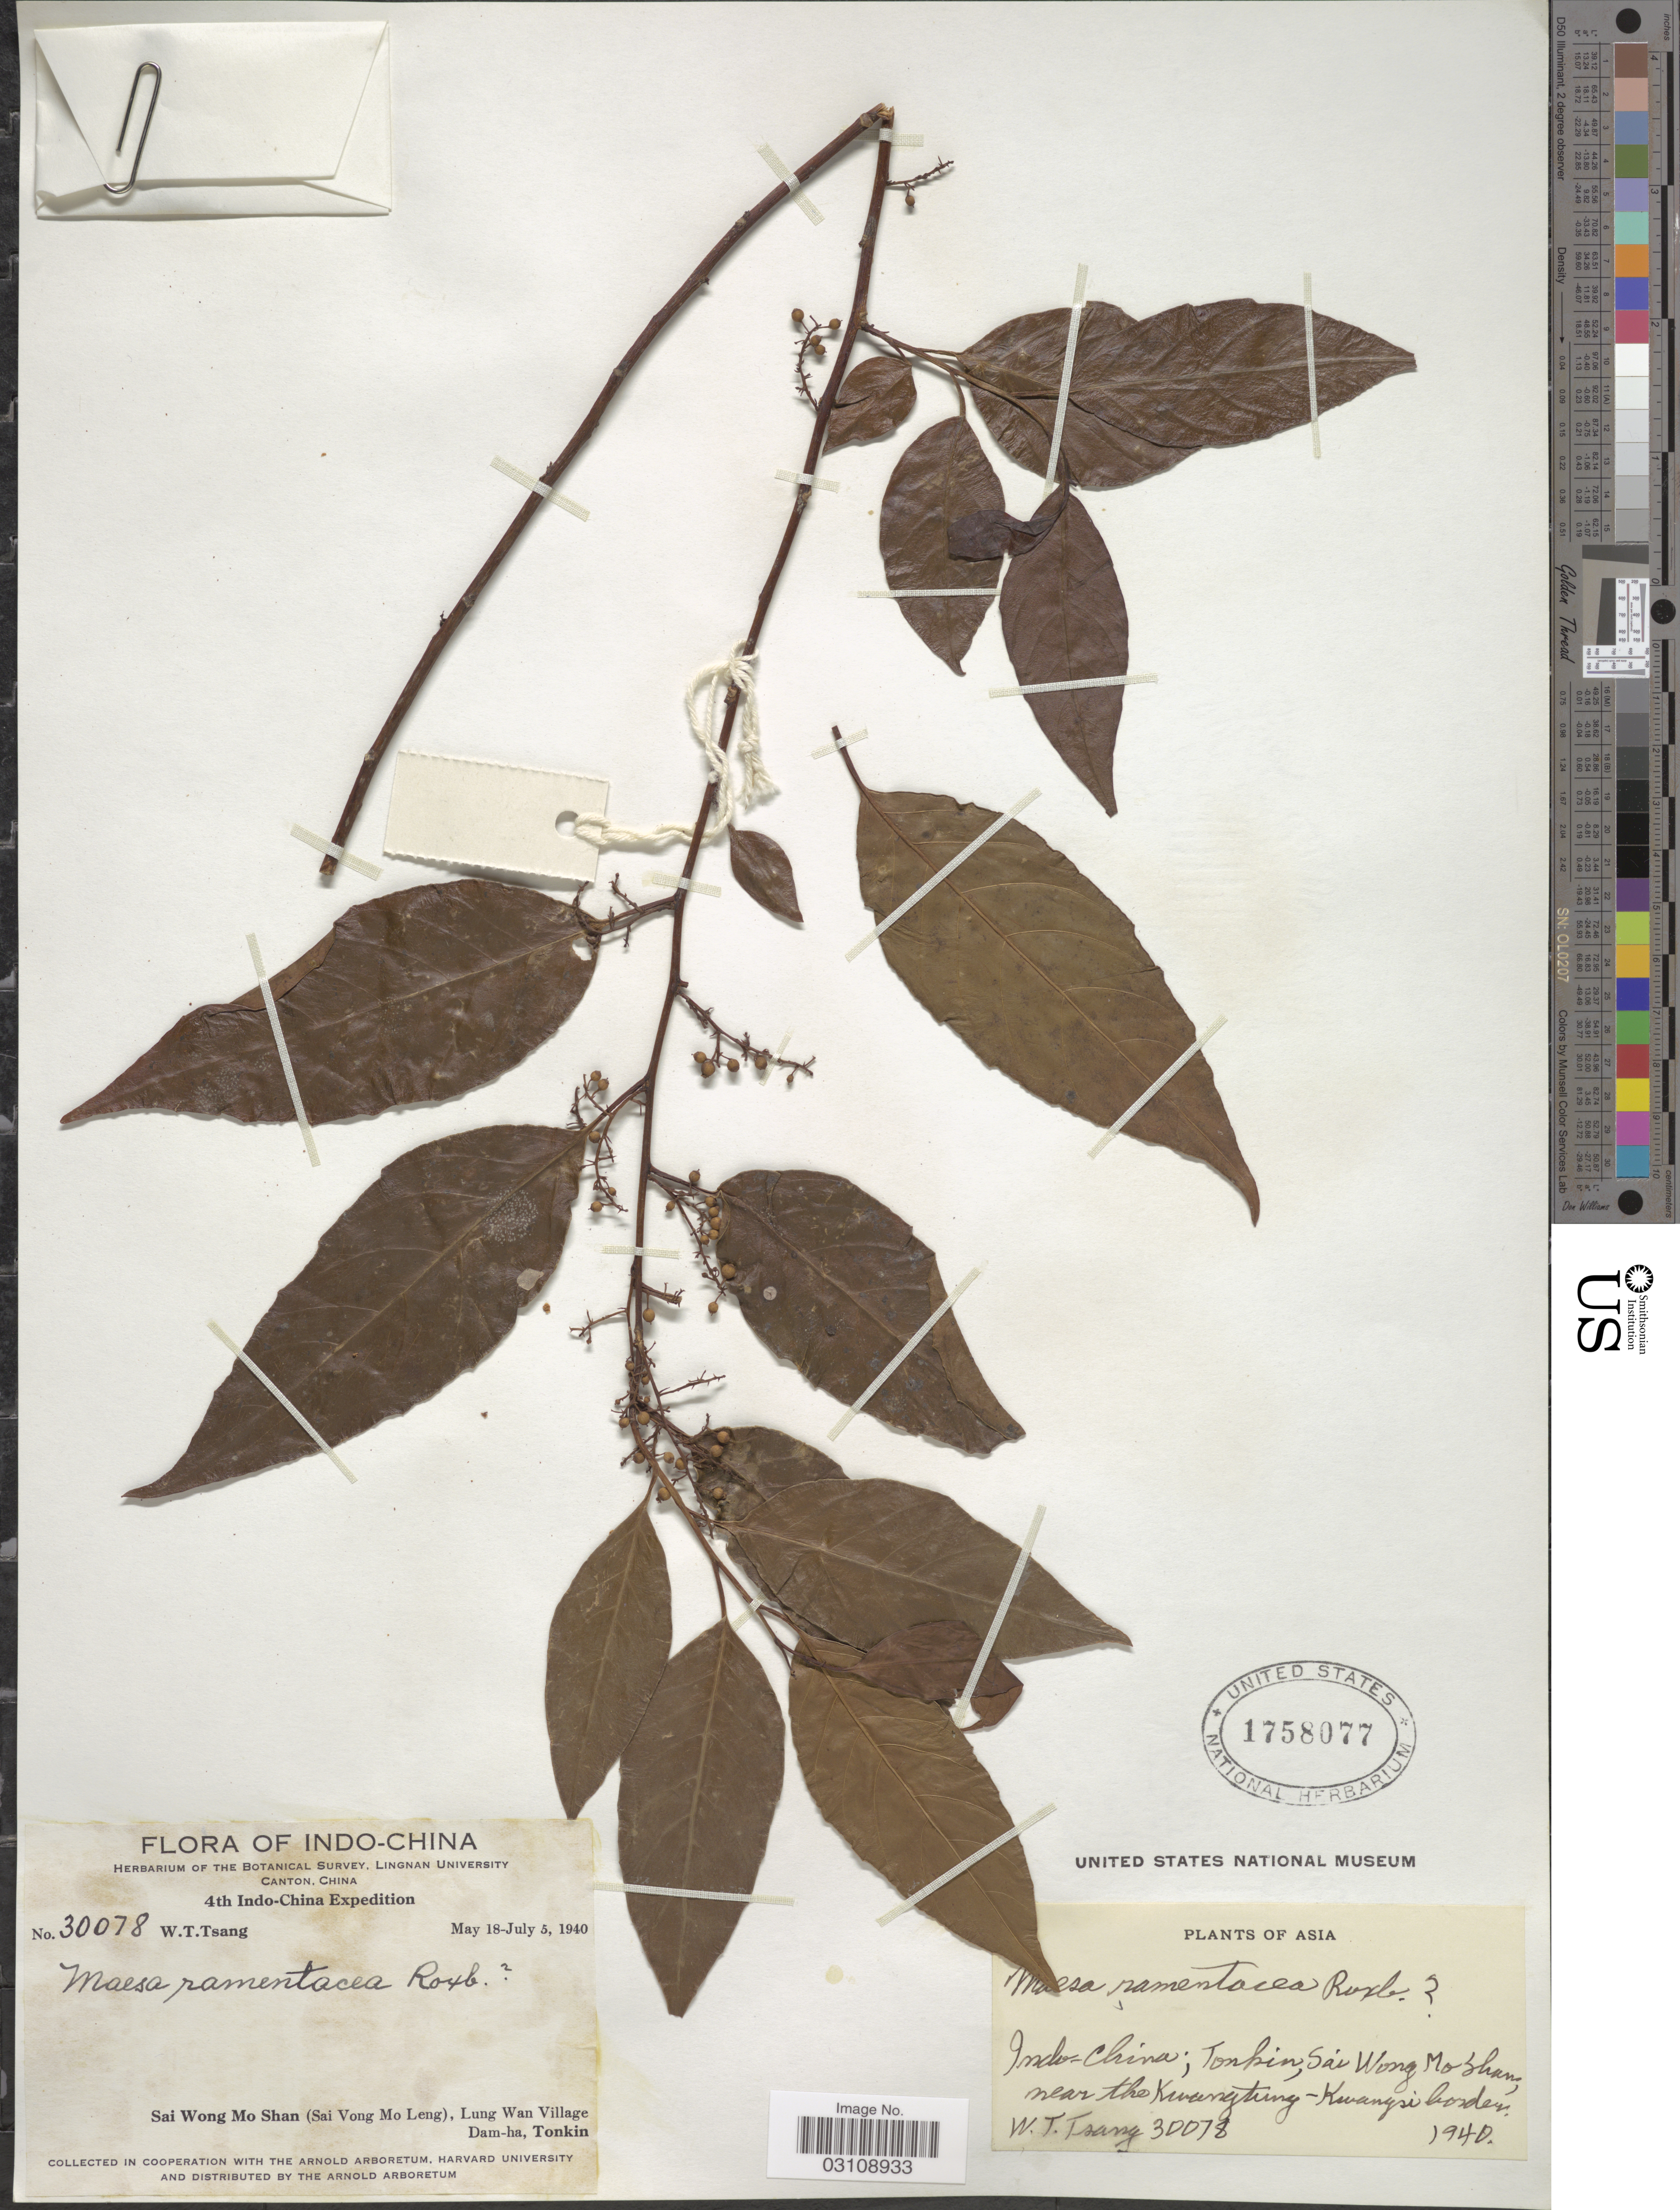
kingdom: Plantae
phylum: Tracheophyta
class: Magnoliopsida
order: Ericales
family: Primulaceae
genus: Maesa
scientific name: Maesa ramentacea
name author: (Roxb.) A. DC.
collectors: W. T. Tsang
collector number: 30078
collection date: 1940-05-18/1940-07-05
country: Vietnam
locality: Aisa. Indo-China. Sai Wong Mo Shan (Sai Vong Mo Leng), Lung Wan Village. Dam-ha, Tonkin. Near the Kwangtung-Kwangsi border.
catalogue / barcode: US 1758077